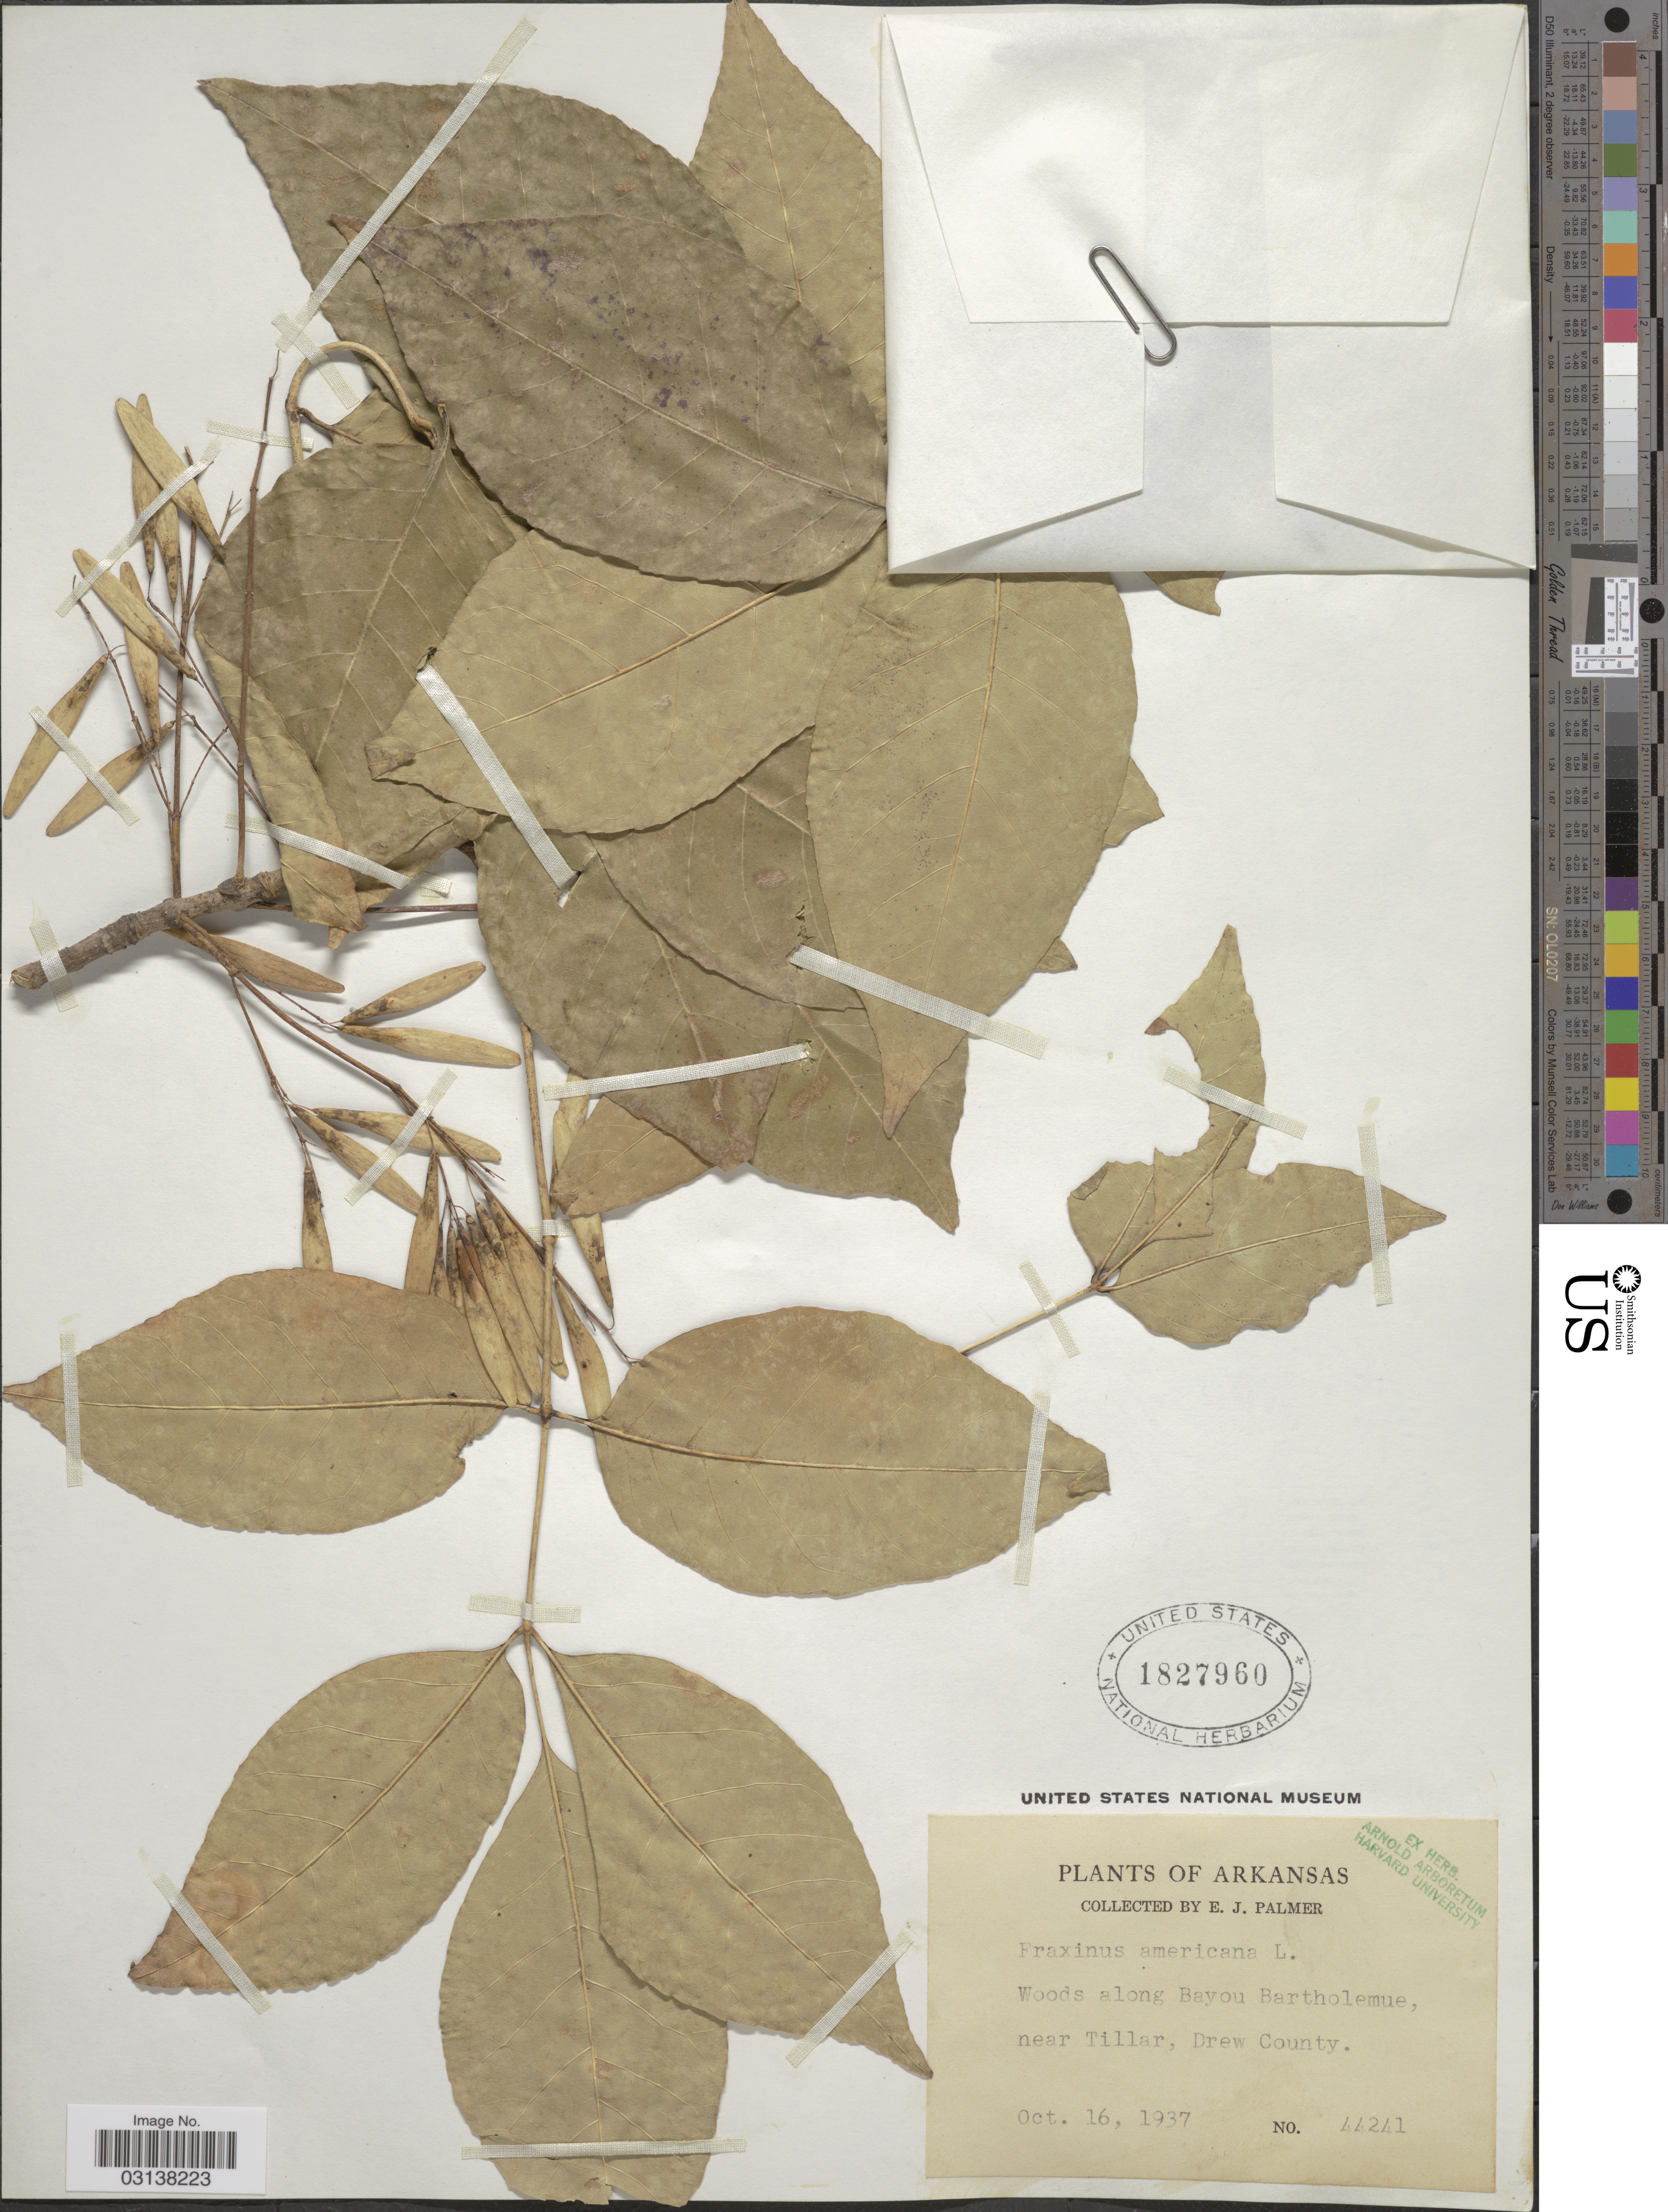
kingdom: Plantae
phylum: Tracheophyta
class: Magnoliopsida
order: Lamiales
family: Oleaceae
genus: Fraxinus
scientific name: Fraxinus americana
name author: L.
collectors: E. J. Palmer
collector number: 44241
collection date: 1937-10-16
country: United States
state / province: Arkansas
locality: Woods along Bayou Bartholemue, near Tillar, Drew County.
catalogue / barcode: US 1827960